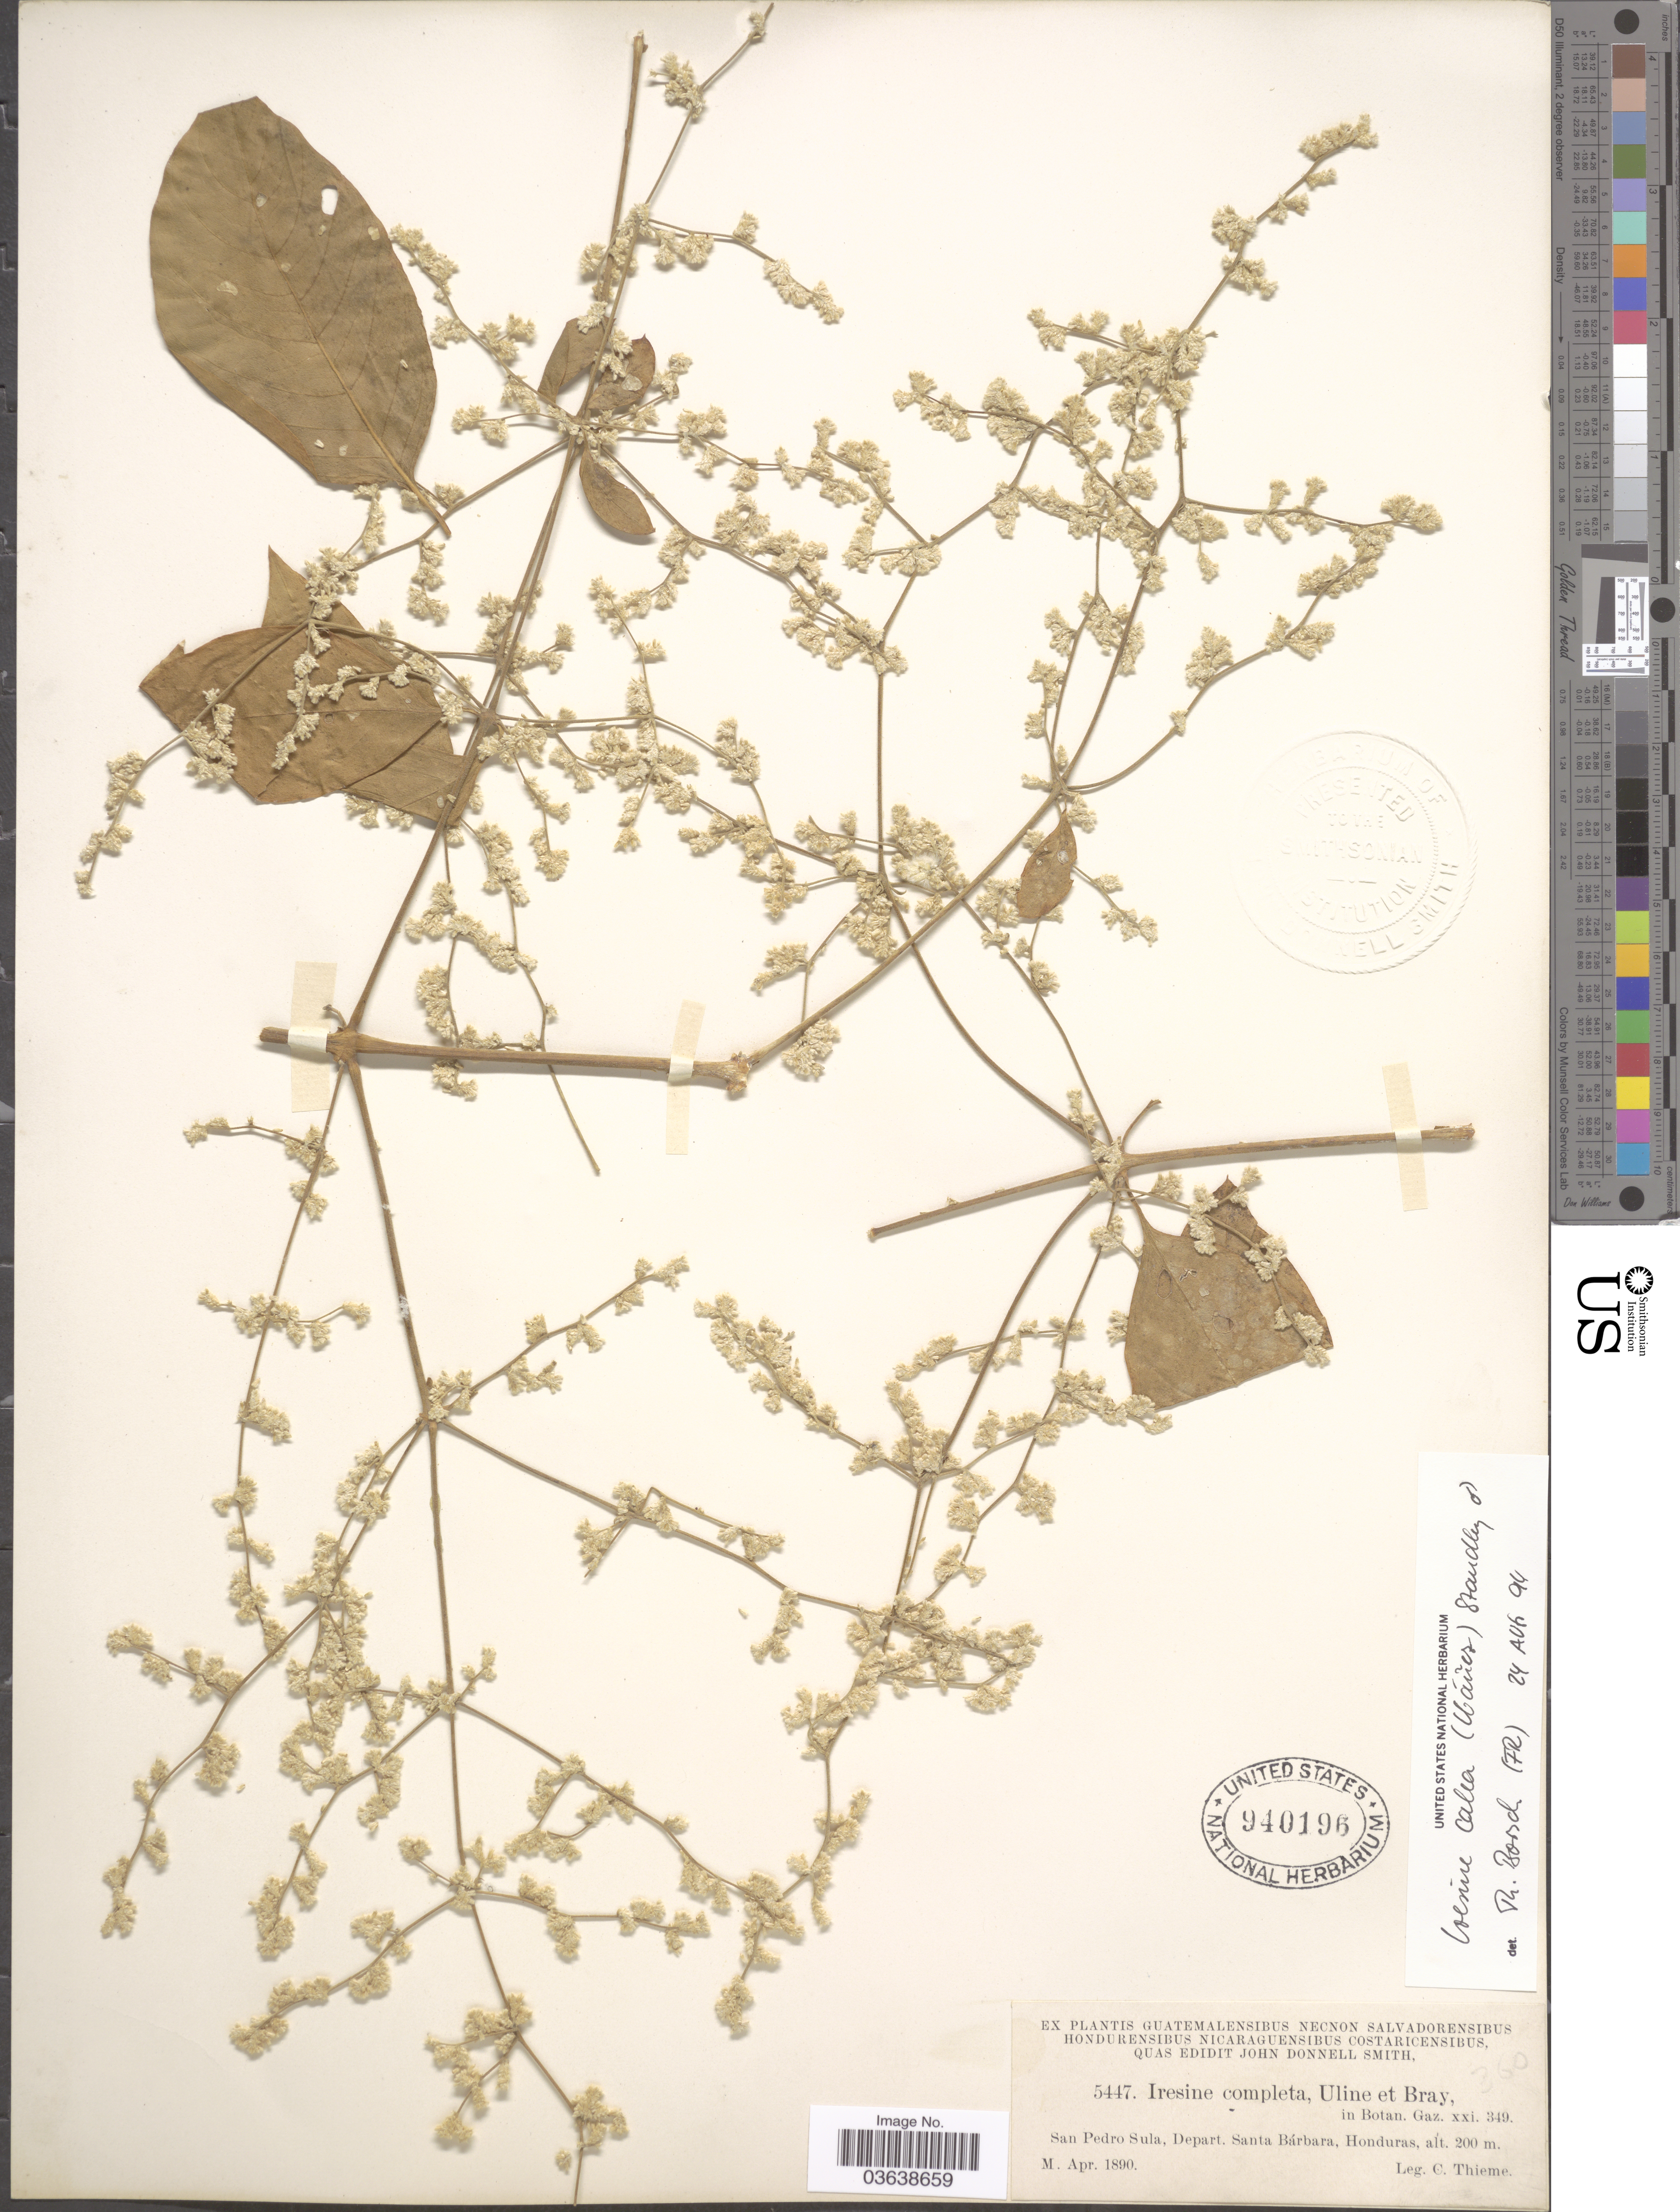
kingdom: Plantae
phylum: Tracheophyta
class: Magnoliopsida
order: Caryophyllales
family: Amaranthaceae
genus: Iresine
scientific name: Iresine calea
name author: (Ibáñez) Standl.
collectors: C. Thieme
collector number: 5447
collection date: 1890-04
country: Honduras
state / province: Santa Bárbara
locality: San Pedro Sula, Depart. Santa Bárbara.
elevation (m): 200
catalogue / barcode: US 940196